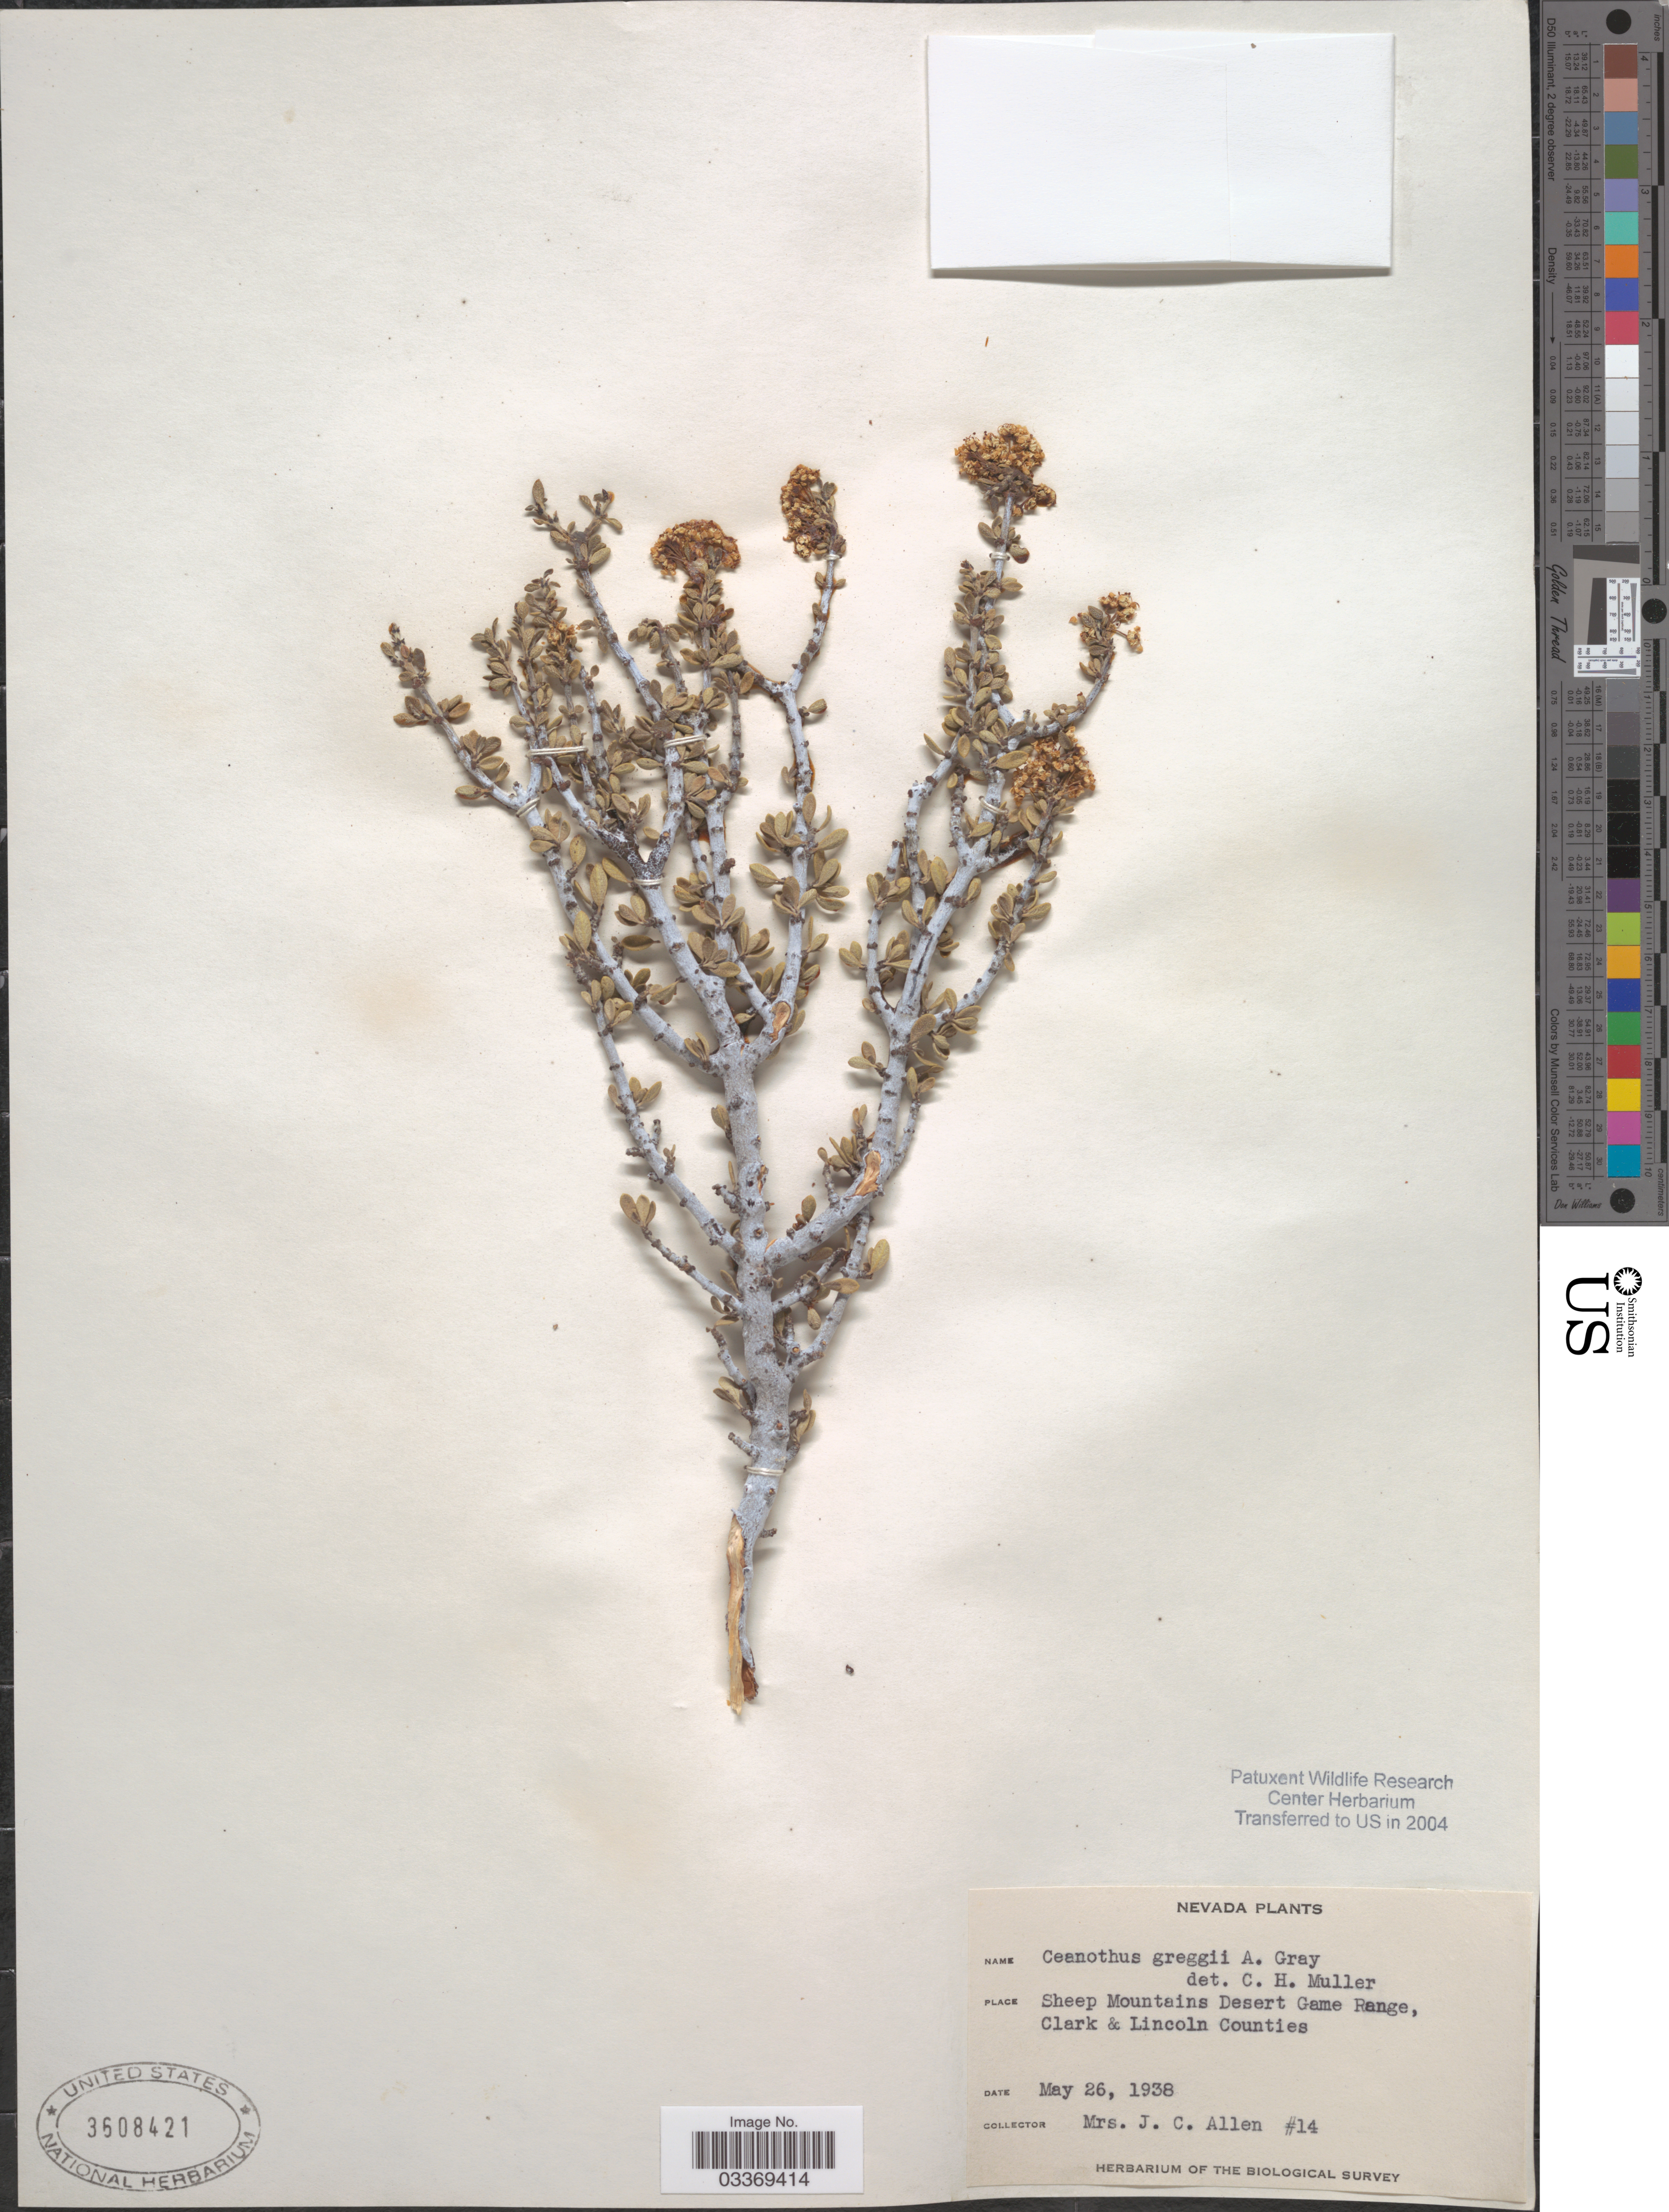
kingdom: Plantae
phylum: Tracheophyta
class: Magnoliopsida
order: Rosales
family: Rhamnaceae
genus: Ceanothus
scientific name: Ceanothus greggii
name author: A. Gray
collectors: Mrs. J. C. Allen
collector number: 14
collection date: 1938-05-26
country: United States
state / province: Nevada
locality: Sheep Mountains Desert Game Range, Clark & Lincoln Counties.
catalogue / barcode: US 3608421